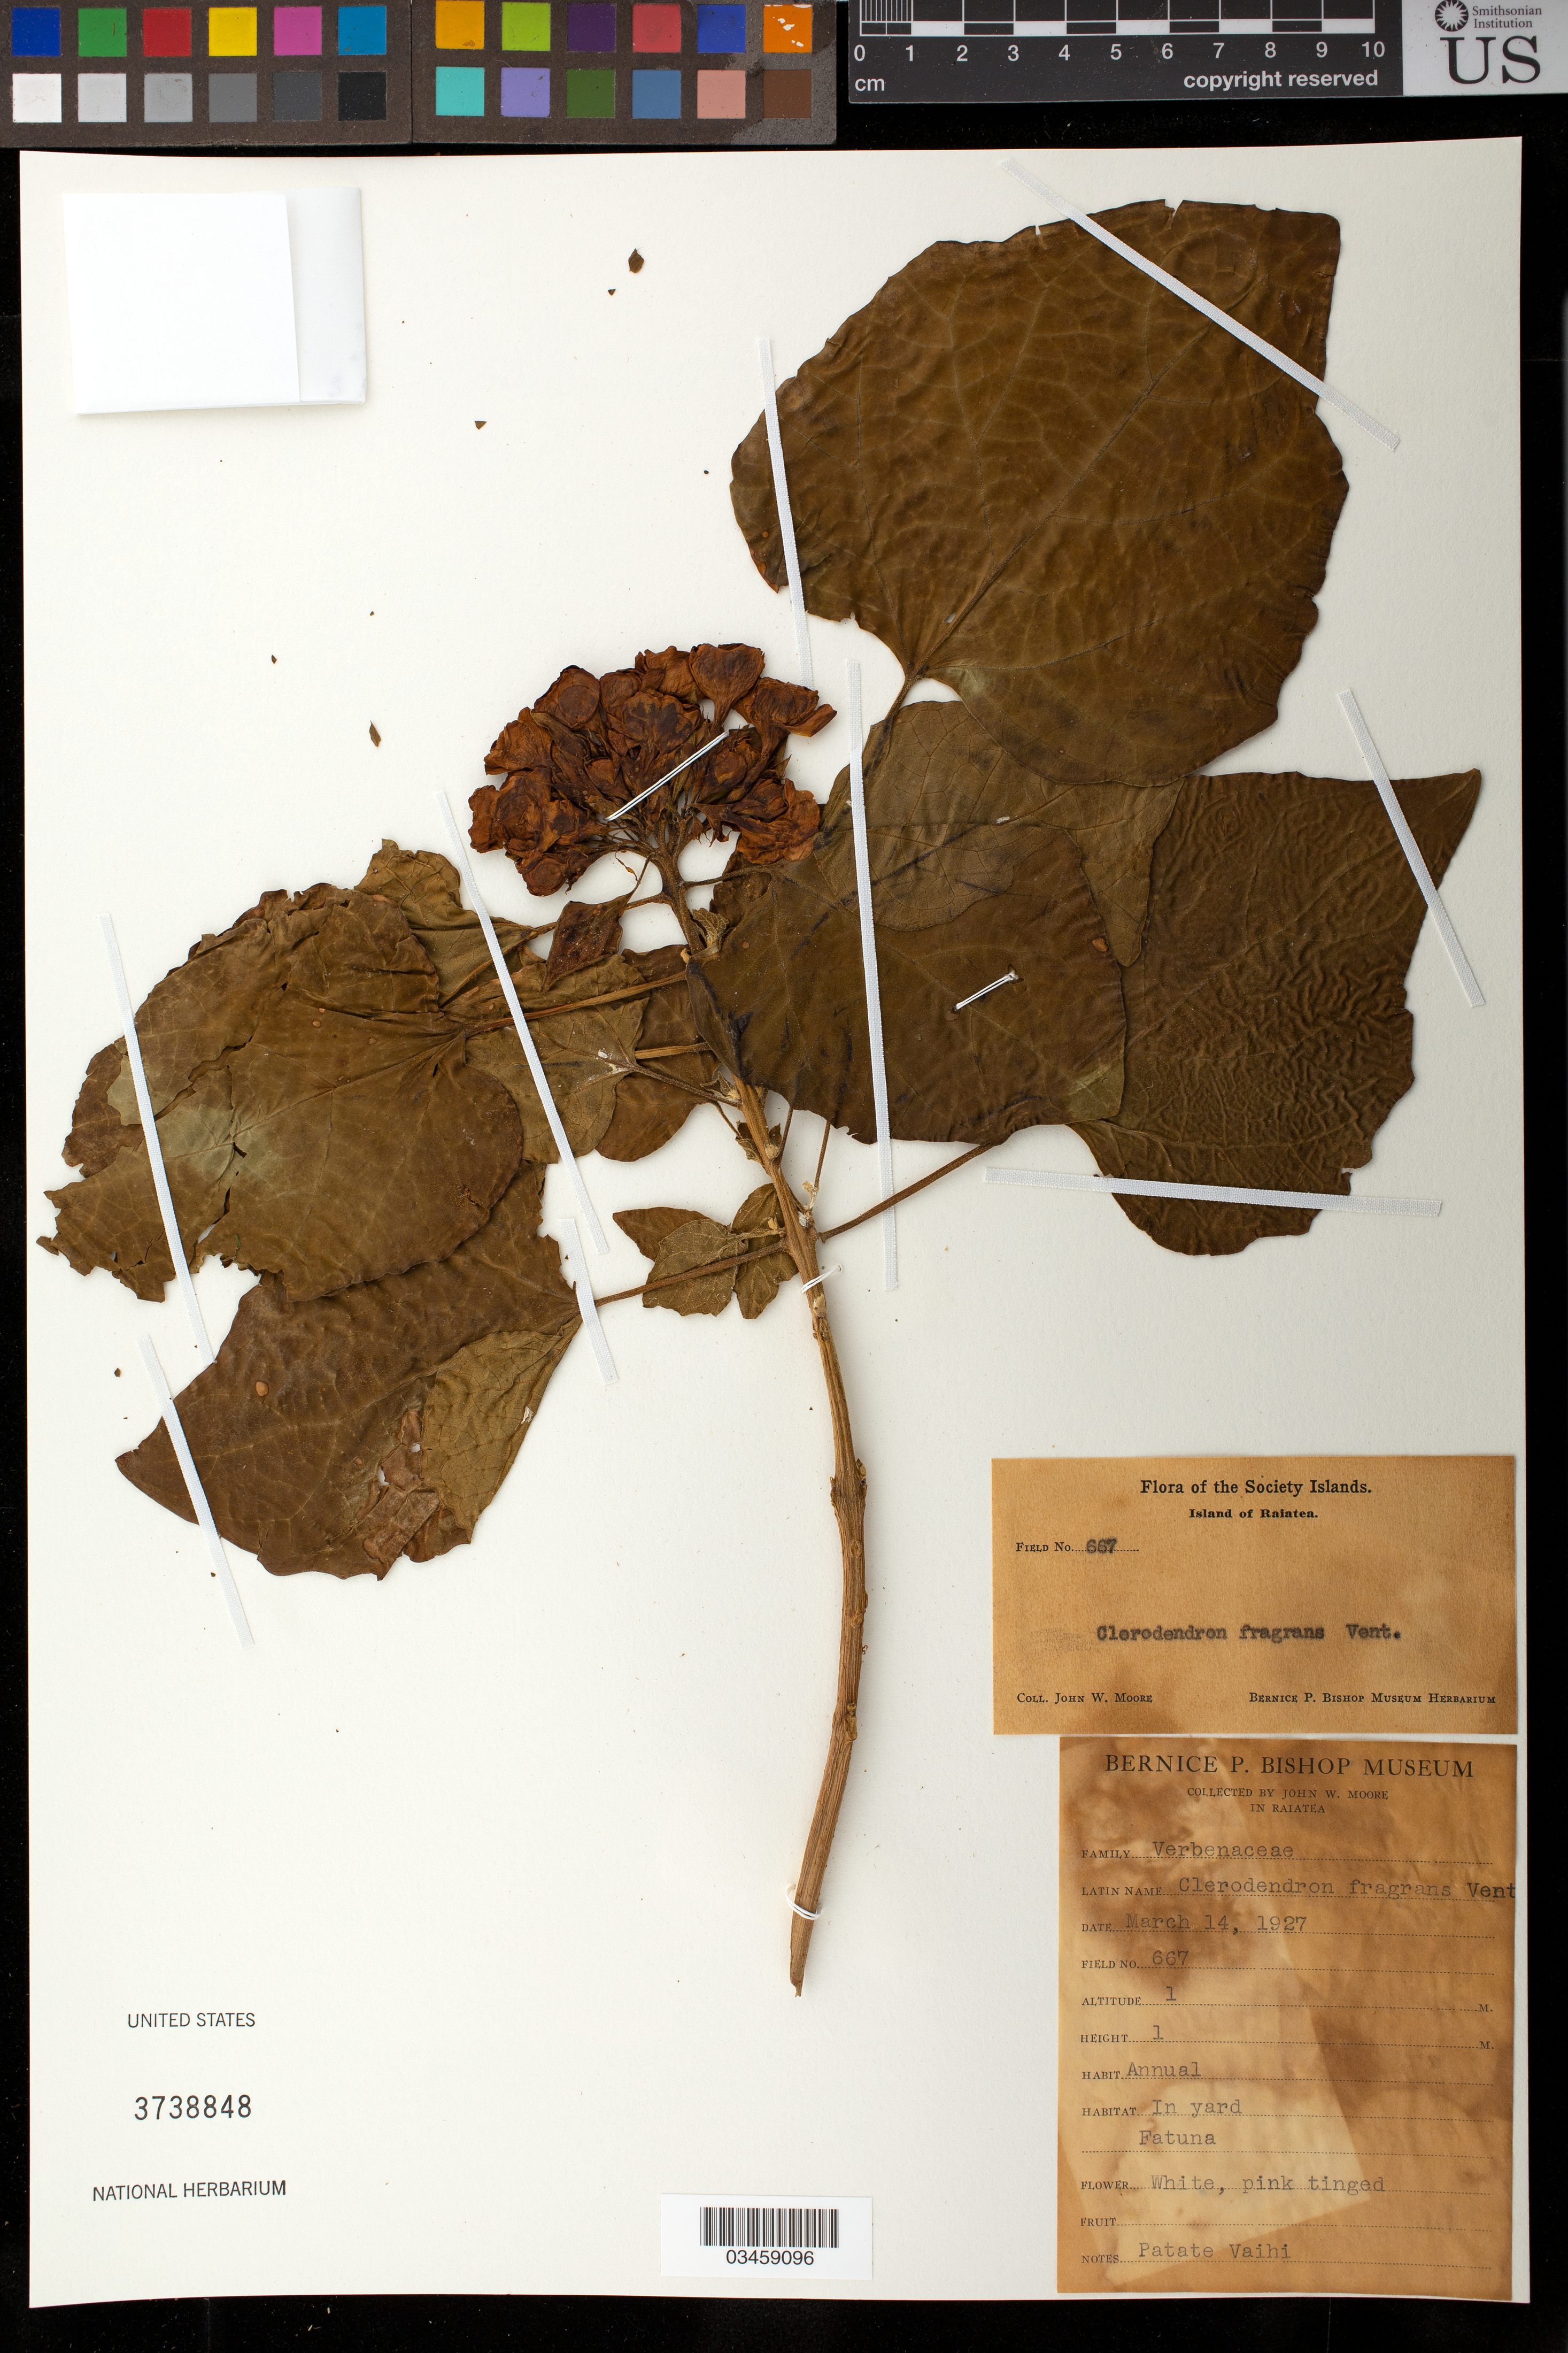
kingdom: Plantae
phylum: Tracheophyta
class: Magnoliopsida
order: Lamiales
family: Lamiaceae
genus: Clerodendrum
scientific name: Clerodendrum fragrans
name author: (Vent.) R. Br.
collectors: J. Moore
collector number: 667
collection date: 1927-03-14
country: French Polynesia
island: Raiatea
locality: In native yard, Fotuna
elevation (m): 1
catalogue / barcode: US 3738848